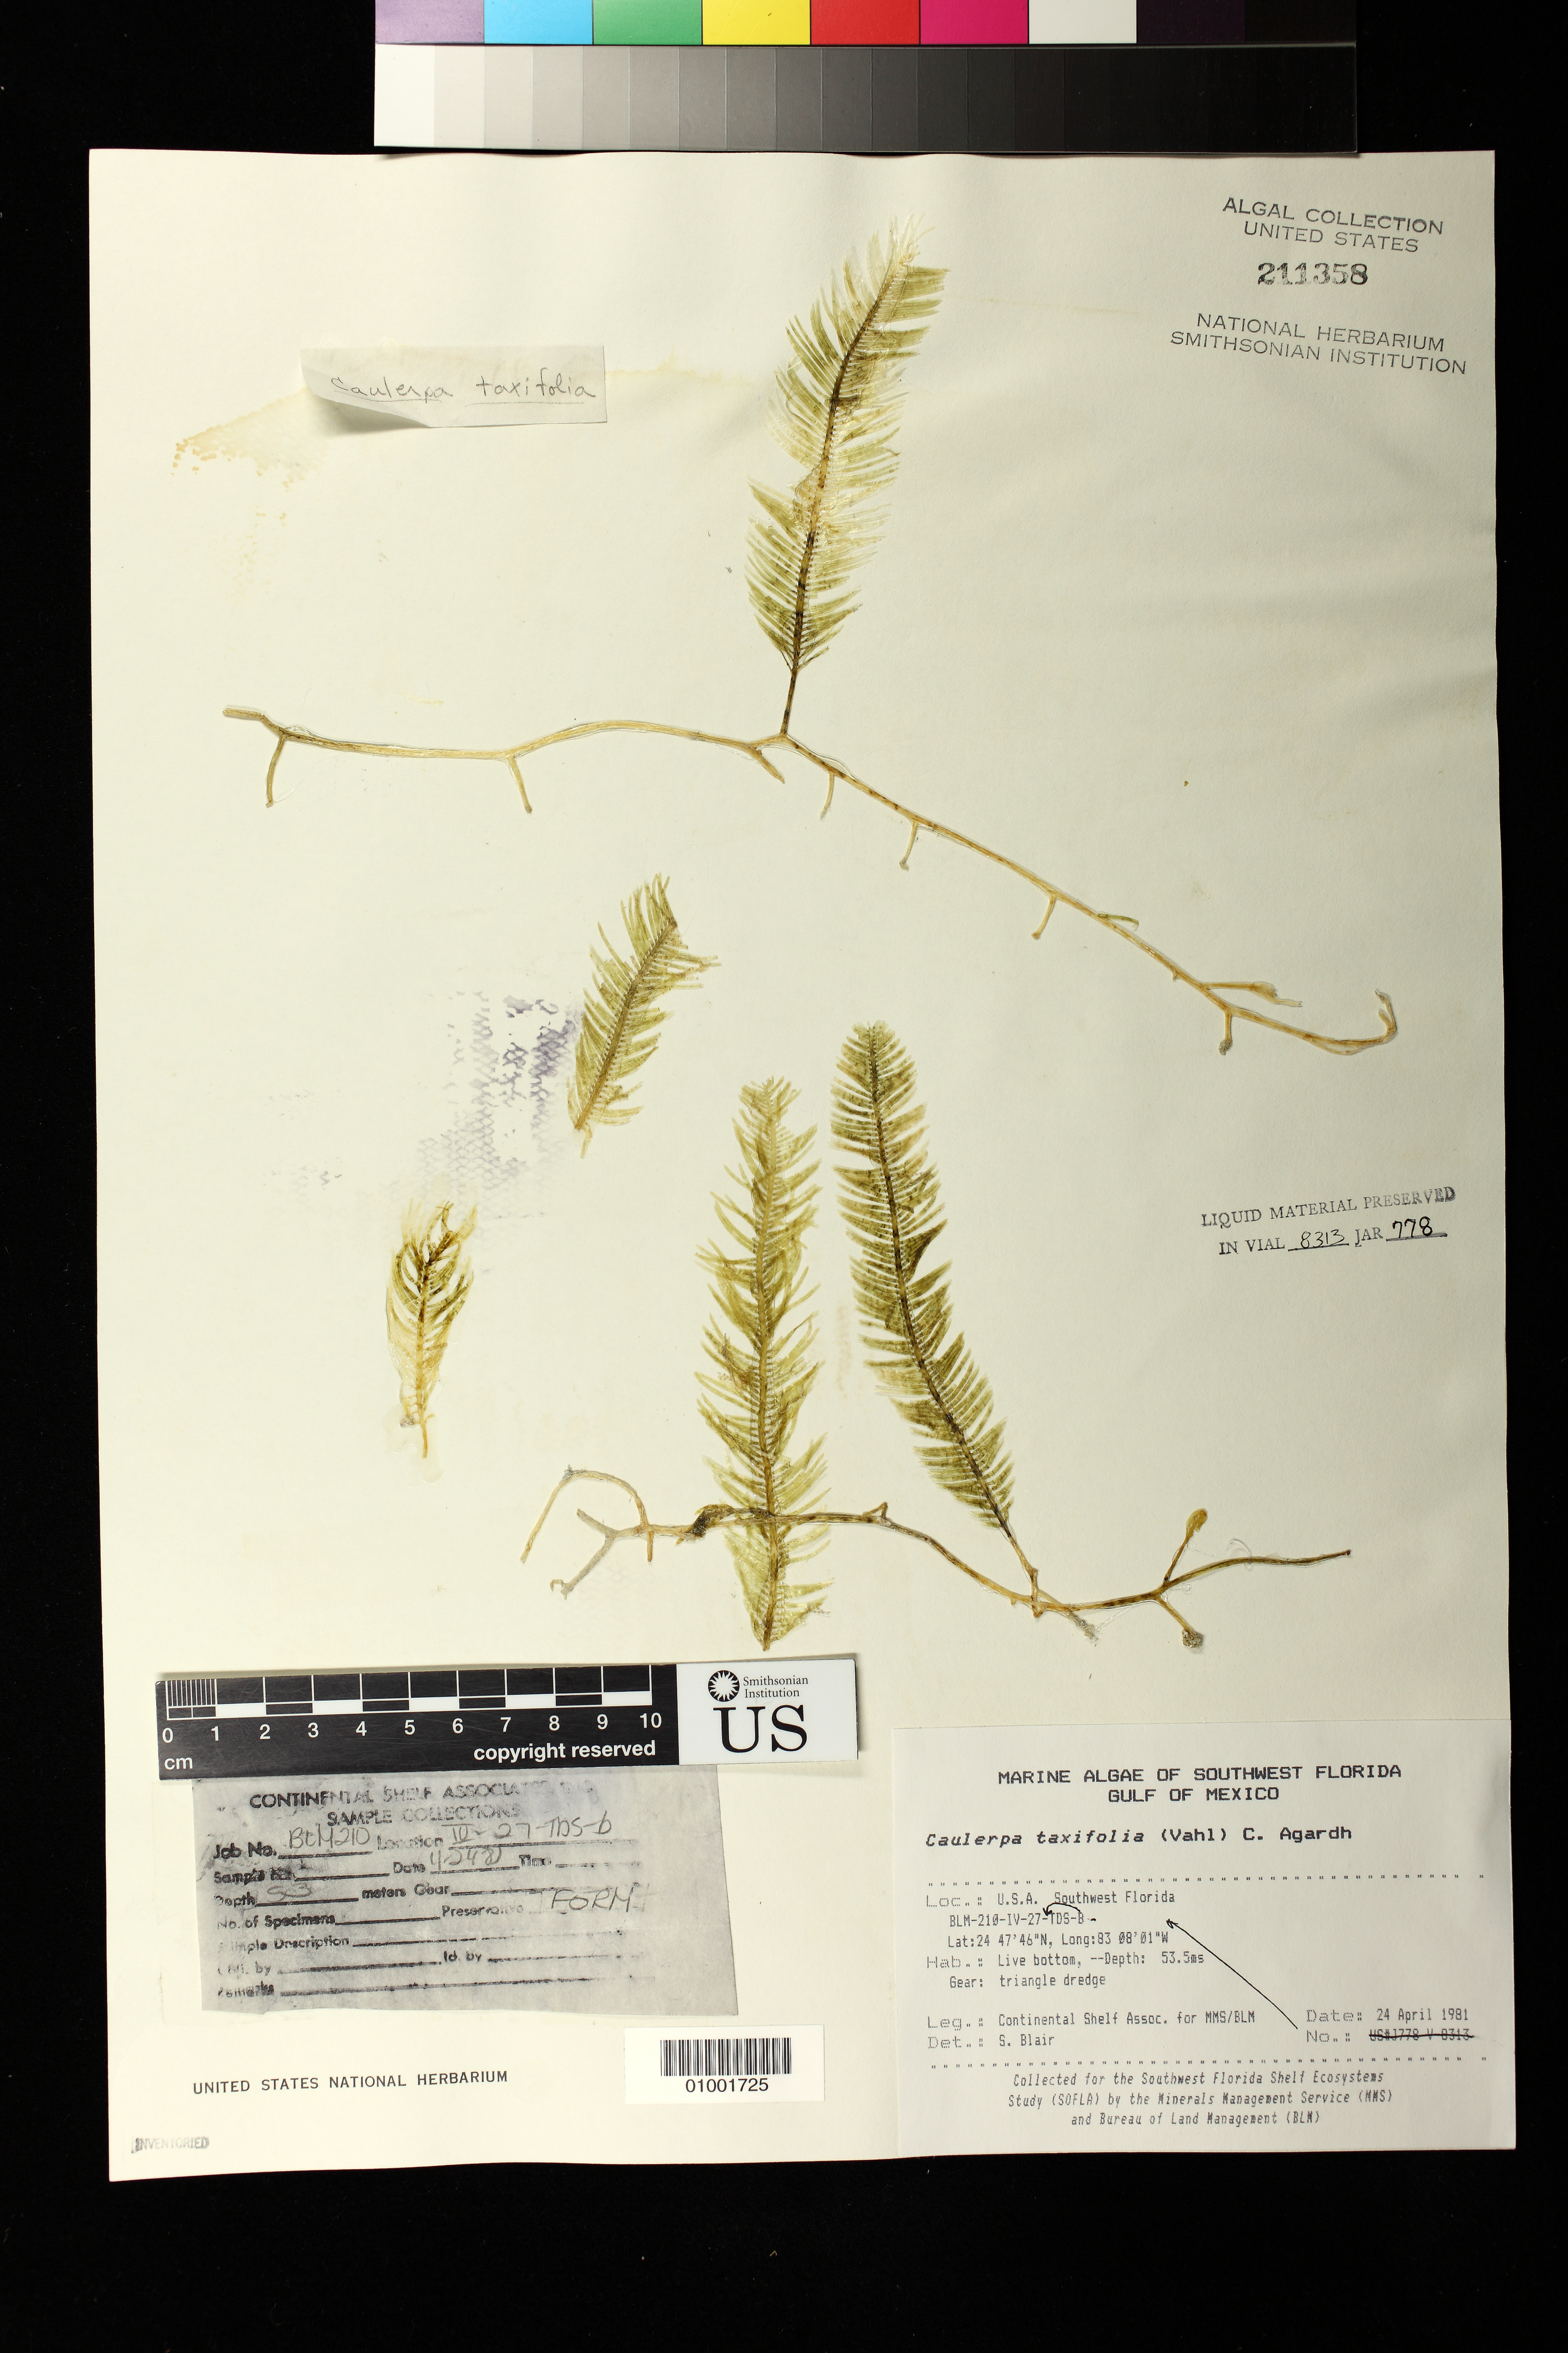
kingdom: Plantae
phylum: Chlorophyta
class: Ulvophyceae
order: Bryopsidales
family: Caulerpaceae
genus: Caulerpa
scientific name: Caulerpa taxifolia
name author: (M. Vahl) C. Agardh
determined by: Blair, S. M.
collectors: Continental Shelf Associates for the MMS/BLM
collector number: BLM-210-IV-27-B-TDS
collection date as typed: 24 Apr 1981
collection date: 1981-04-24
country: United States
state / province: Florida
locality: Gulf of Mexico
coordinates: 24 47'46"N, 83 08'01"W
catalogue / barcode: US 211358